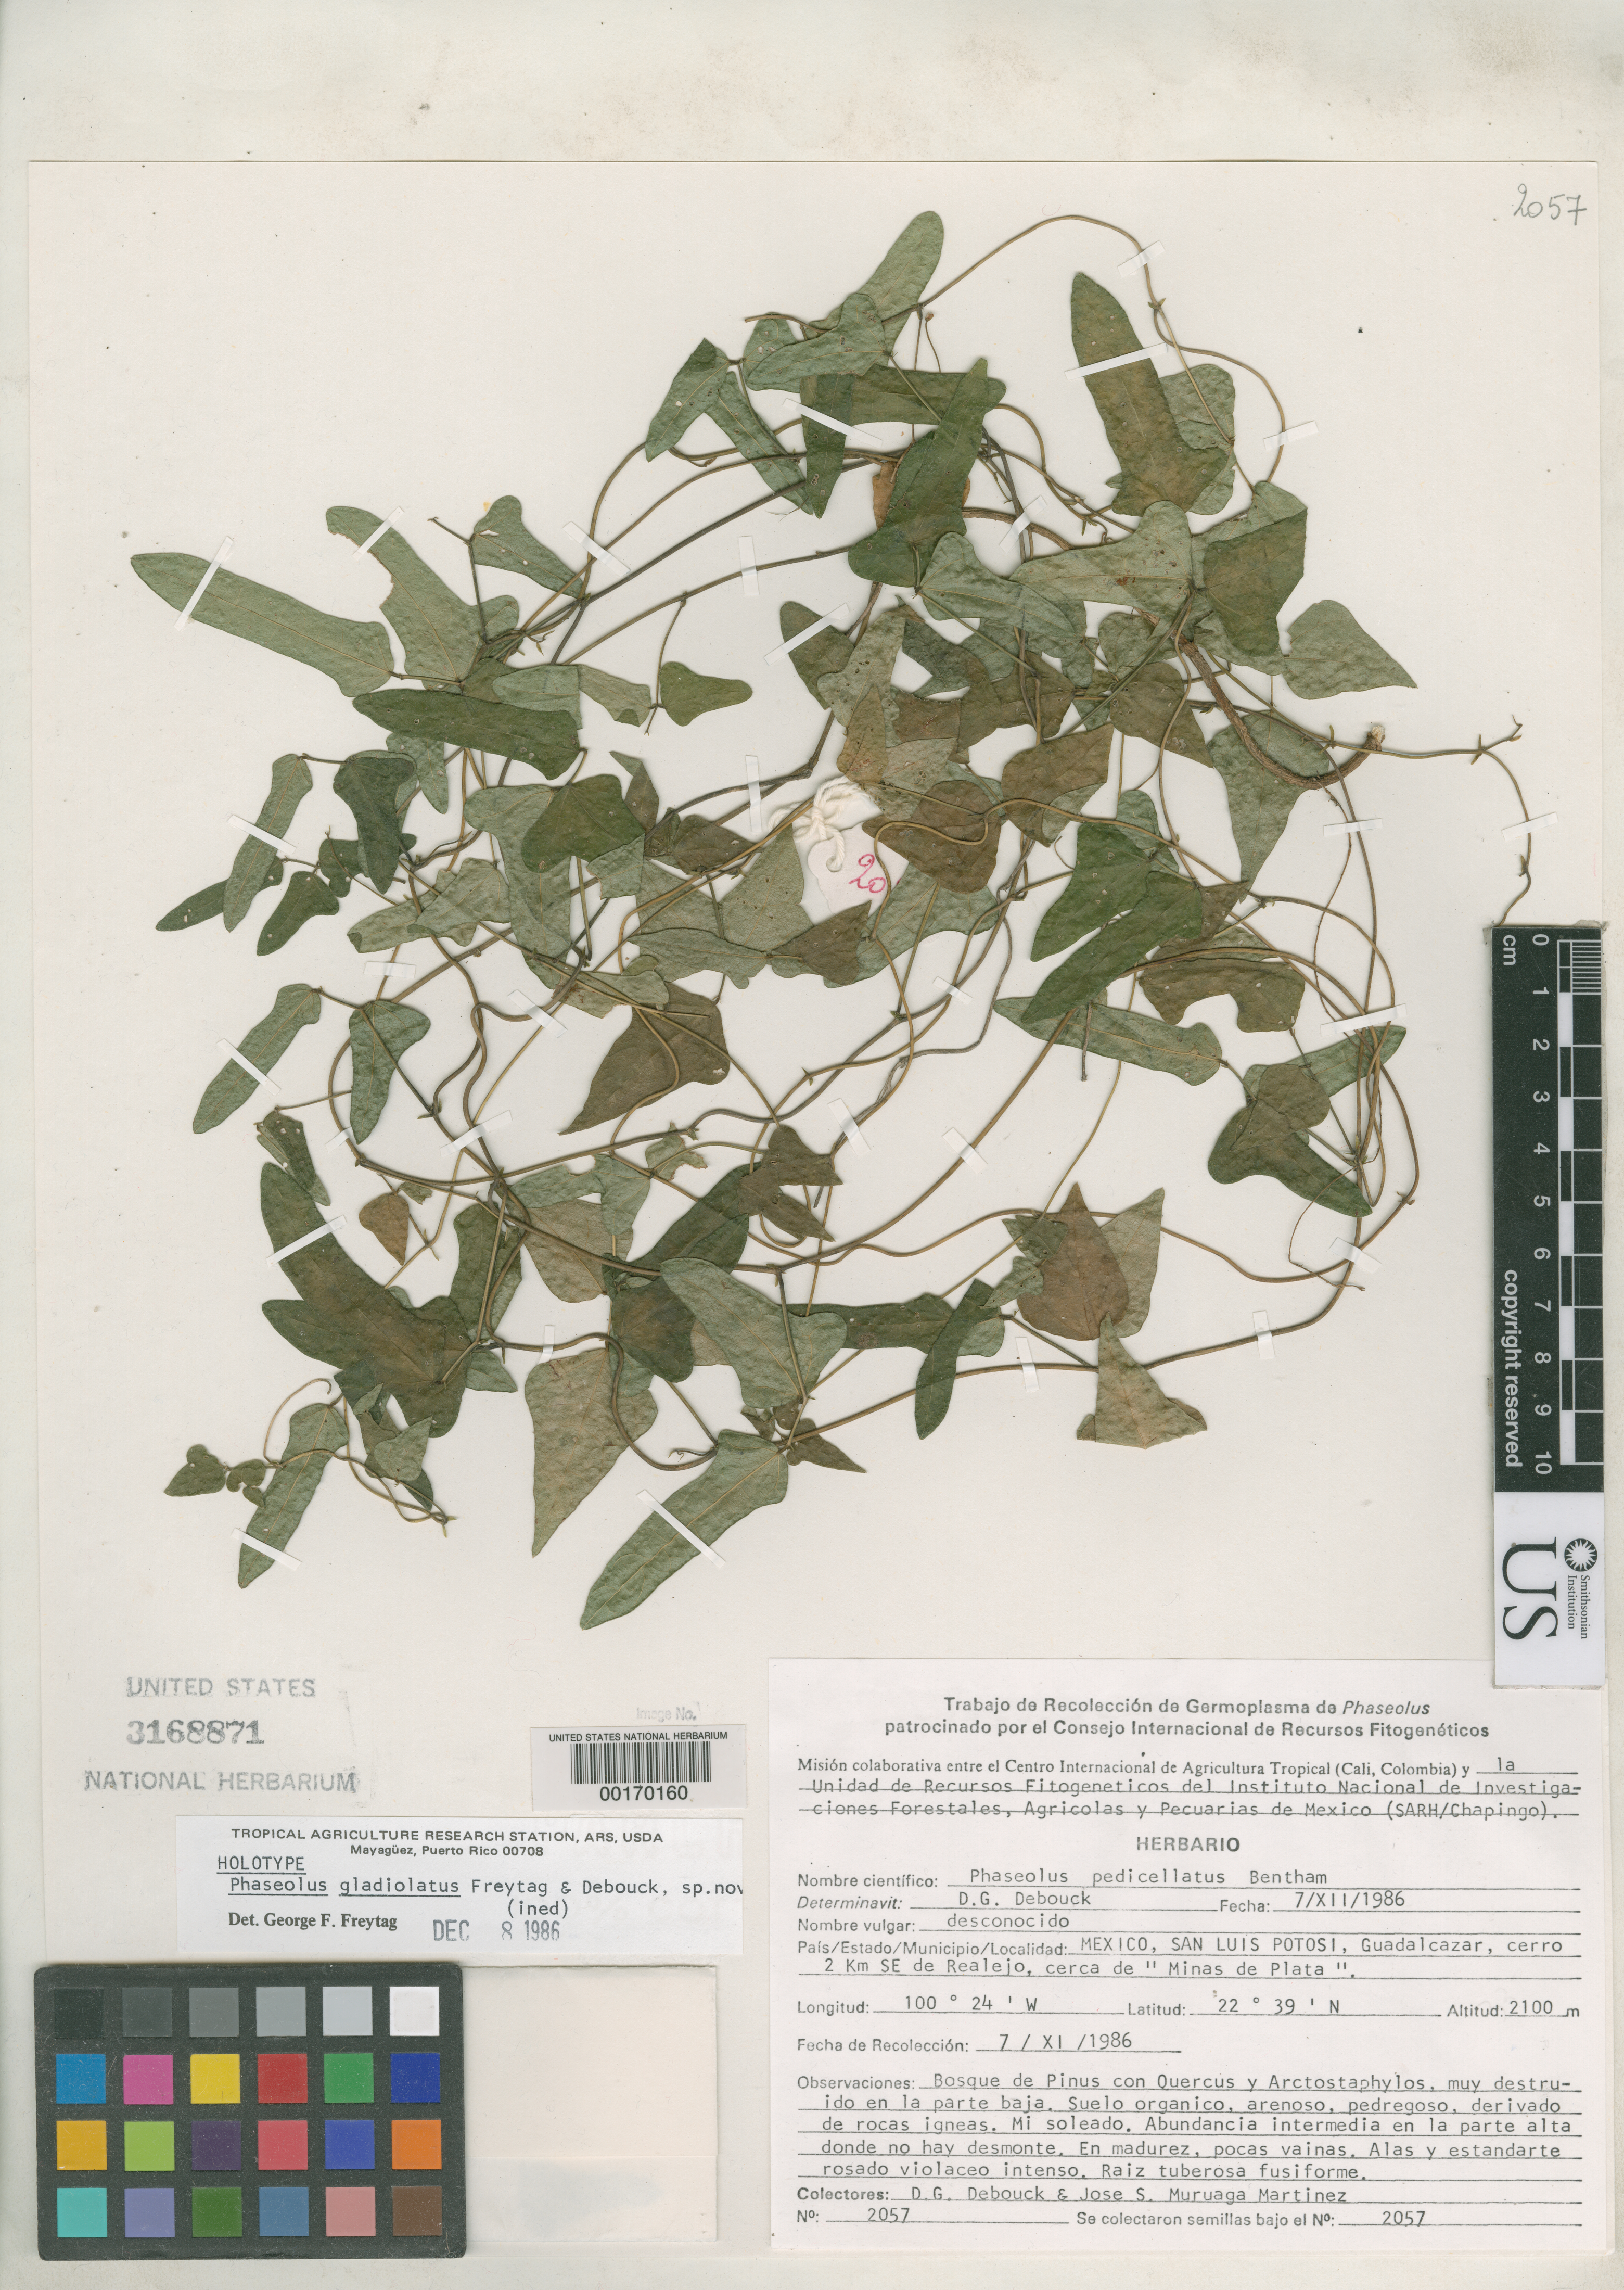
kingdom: Plantae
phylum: Tracheophyta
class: Magnoliopsida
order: Fabales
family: Fabaceae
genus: Phaseolus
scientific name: Phaseolus gladiolatus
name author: Freytag & Debouck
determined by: Freytag, G. F.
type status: Holotype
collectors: D. Debouck & J. Muruaga Martinez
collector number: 2057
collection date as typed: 07 Nov 1986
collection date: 1986-11-07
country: Mexico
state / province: San Luis Potosí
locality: Guadalcazar, CERRO 2 km SE de Realejo, cerca "Minas de Plata".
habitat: Bosque de Pinus con Quercus y Arctostaphylos, muy destruido en la parte baja. Suelo organico, arenoso, pedregoso, derivado de rocas igneas.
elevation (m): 2100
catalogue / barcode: US 3168871